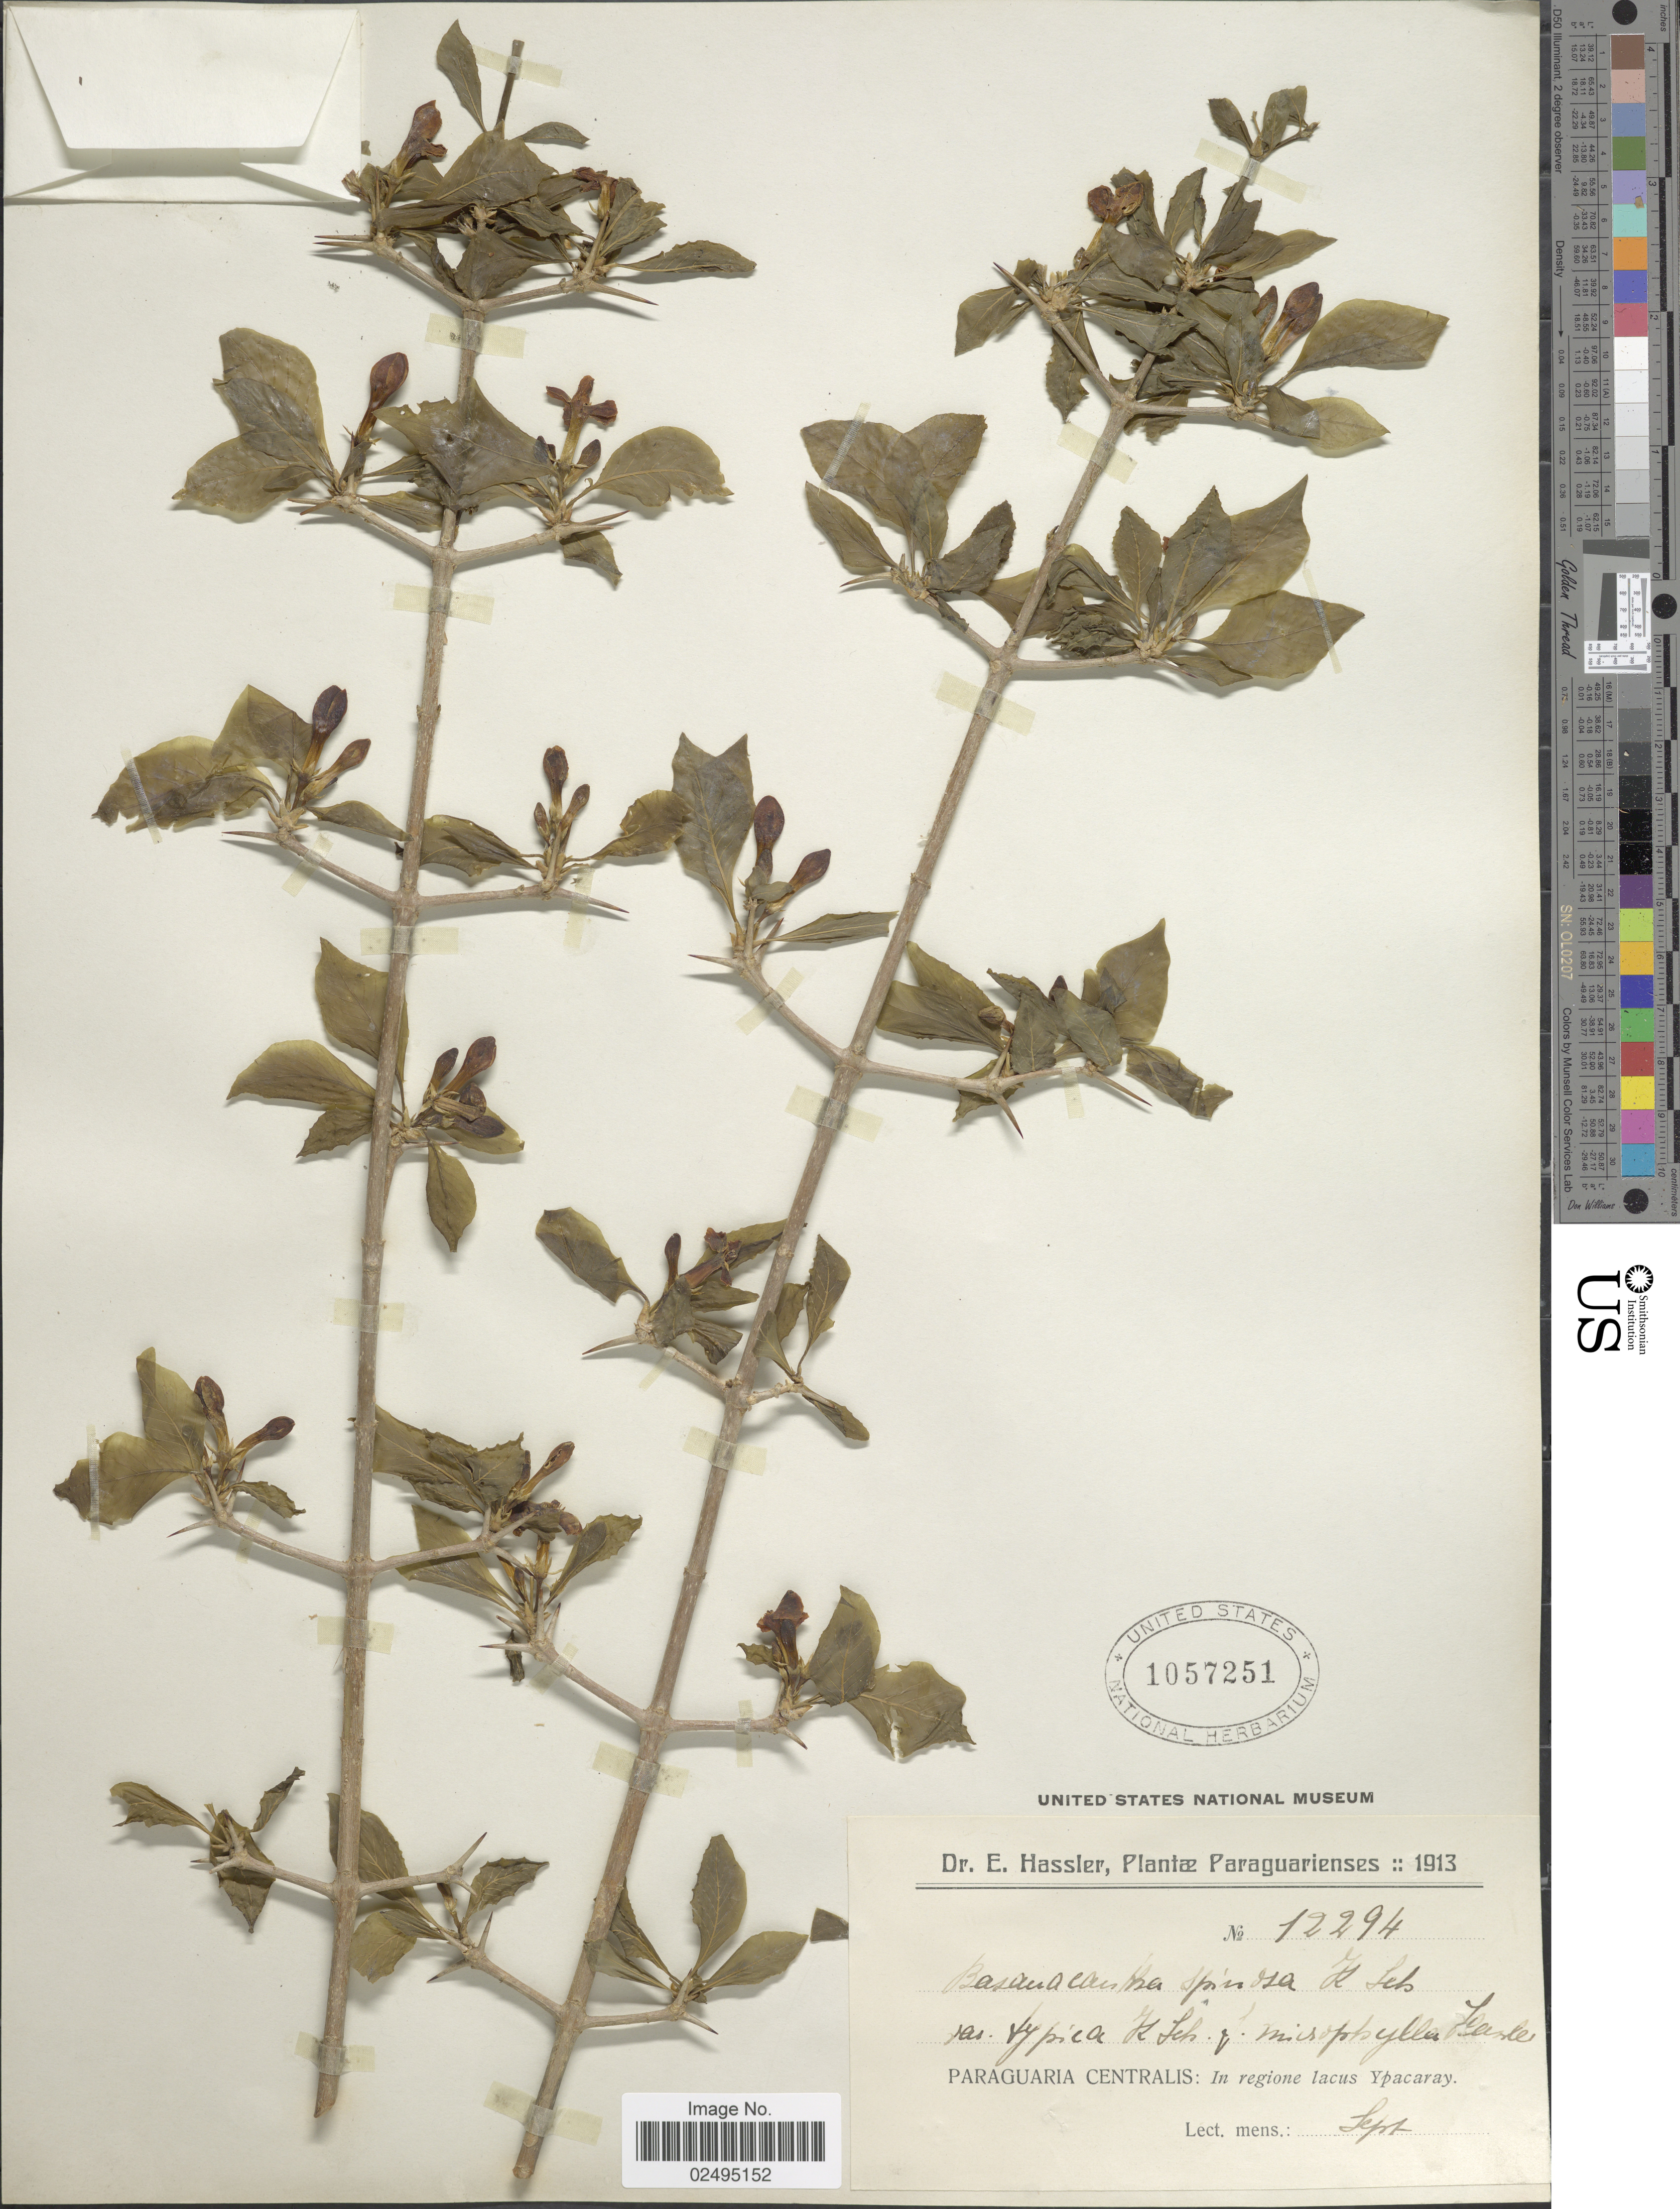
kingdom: Plantae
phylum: Tracheophyta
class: Magnoliopsida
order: Gentianales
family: Rubiaceae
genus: Randia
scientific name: Randia armata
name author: (Sw.) DC.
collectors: E. Hassler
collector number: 12294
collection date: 1913-09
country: Paraguay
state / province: Paraguari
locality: In regione lacus Ypacaray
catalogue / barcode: US 1057251